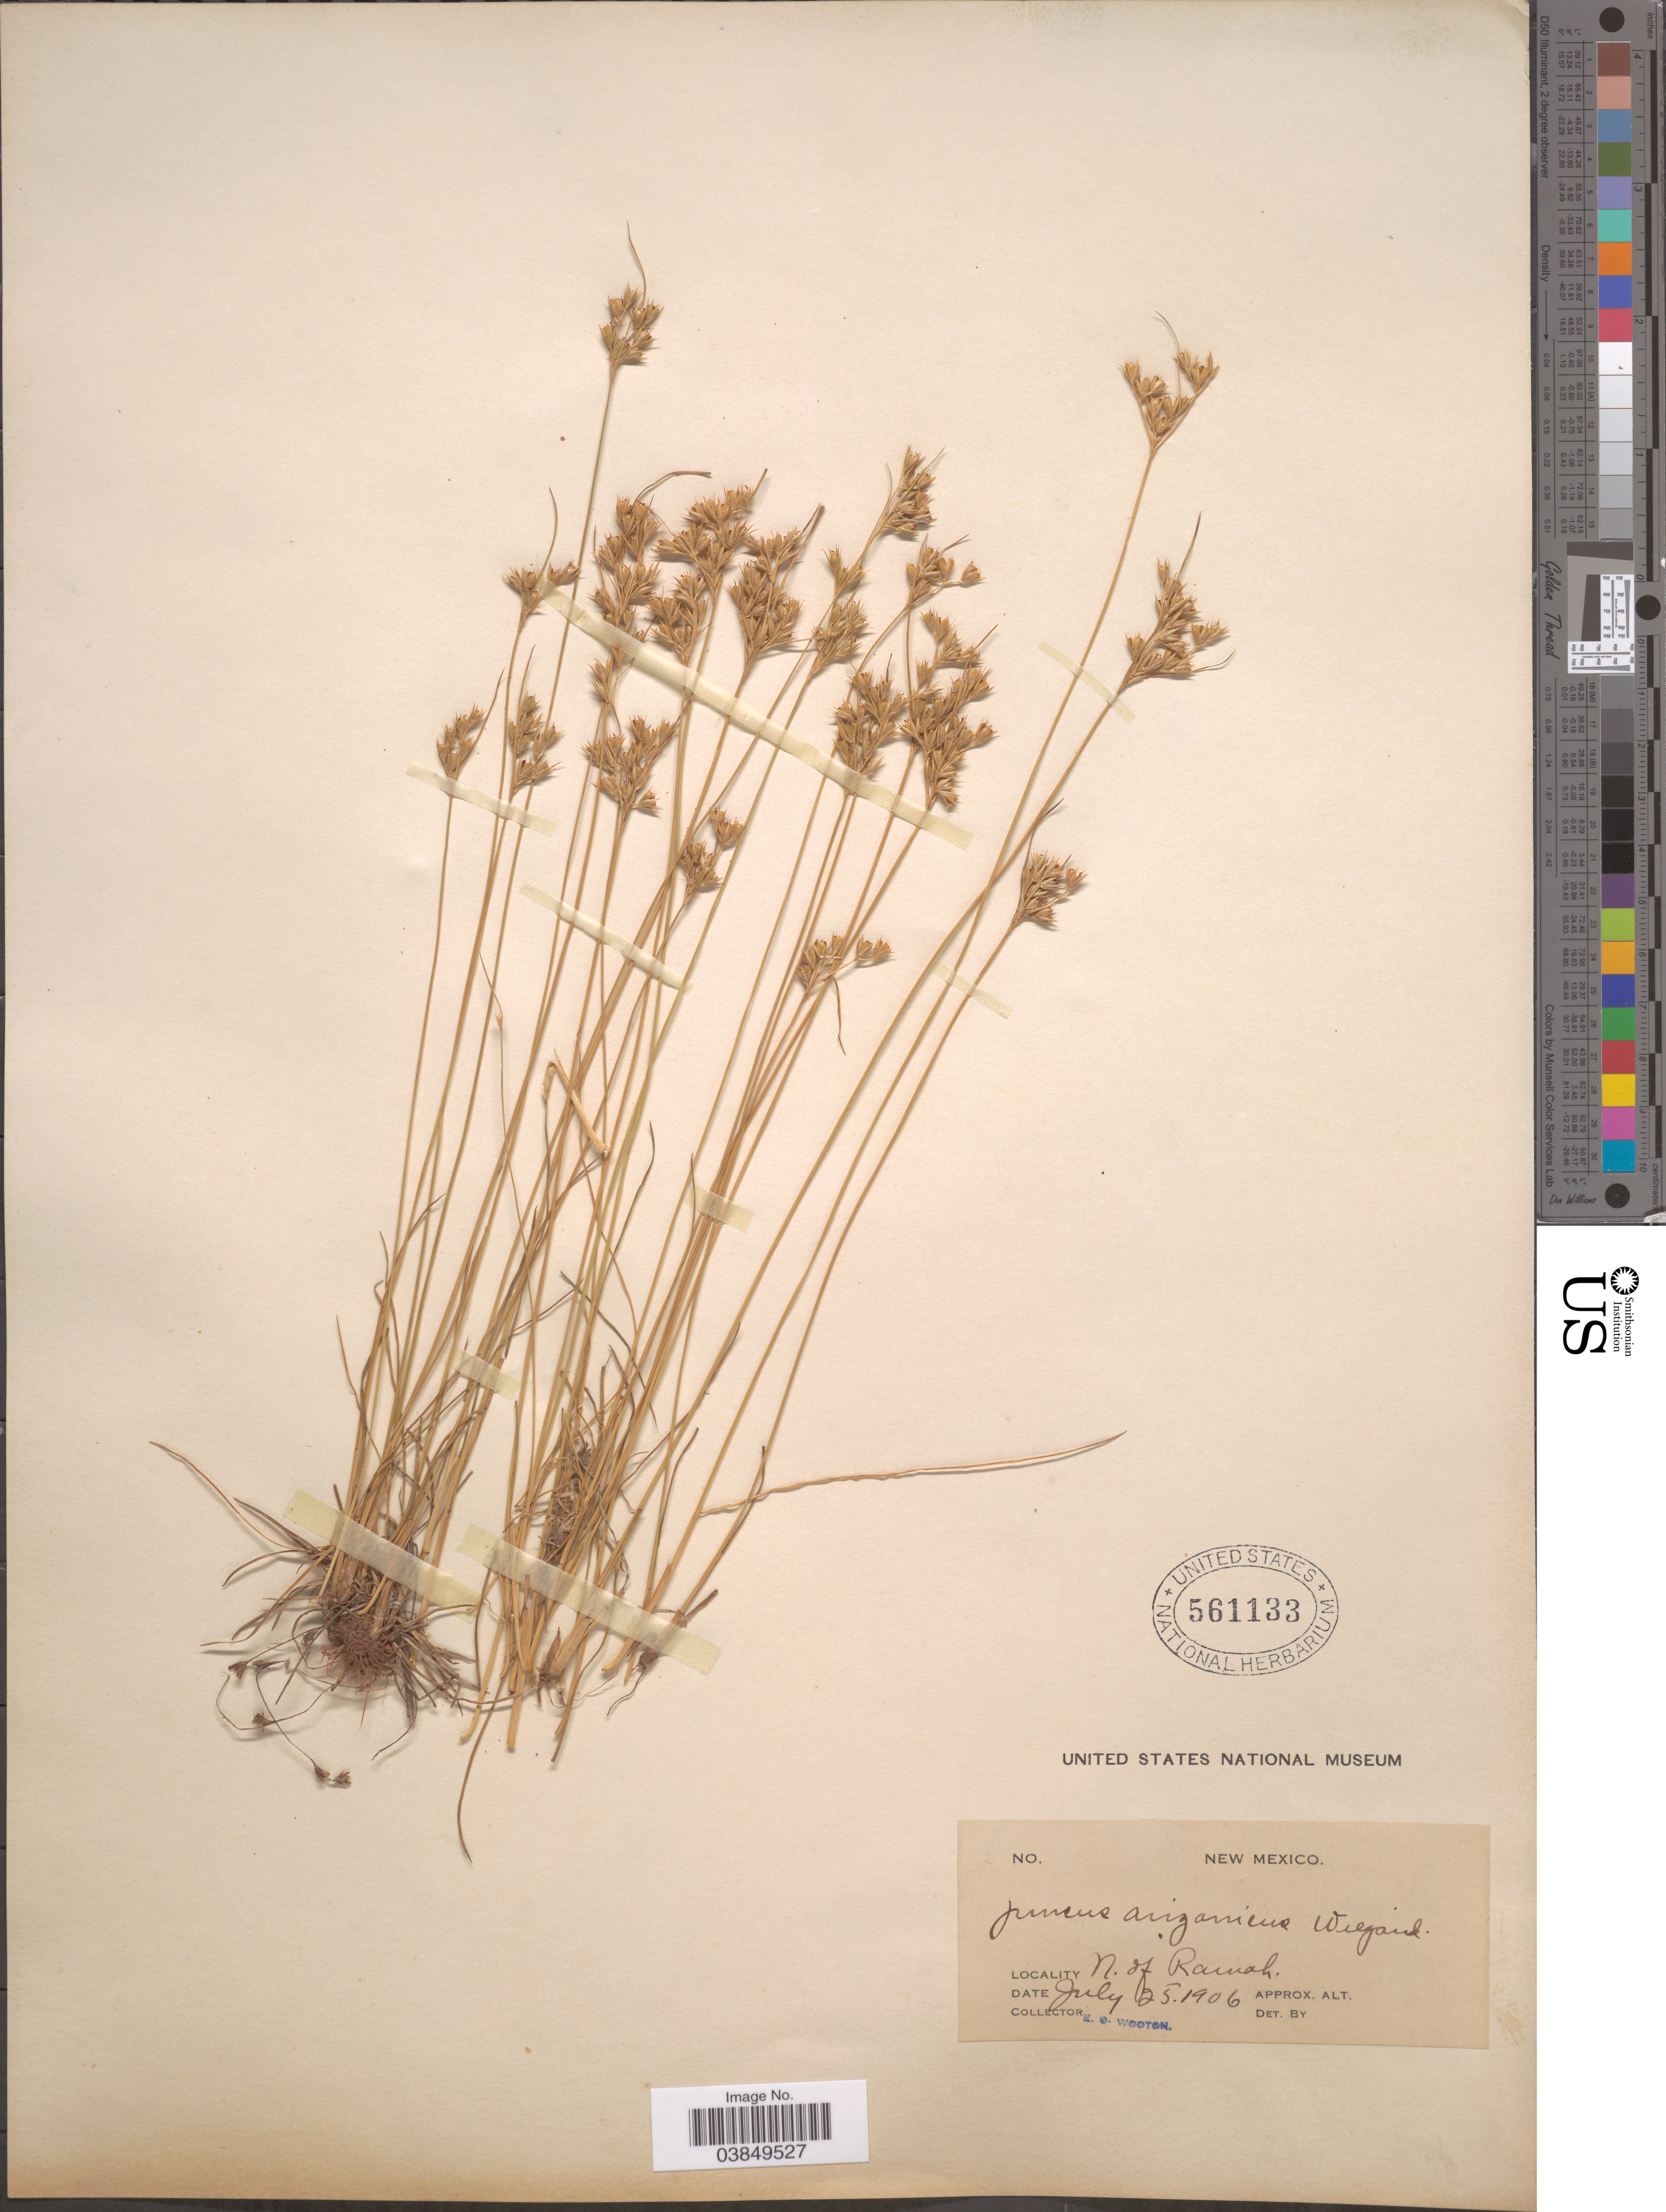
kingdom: Plantae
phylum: Tracheophyta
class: Liliopsida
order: Poales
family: Juncaceae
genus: Juncus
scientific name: Juncus arizonicus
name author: Wiegand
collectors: E. O. Wooton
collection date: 1906-07-25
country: United States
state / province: New Mexico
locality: N. of Ramah.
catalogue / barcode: US 561133